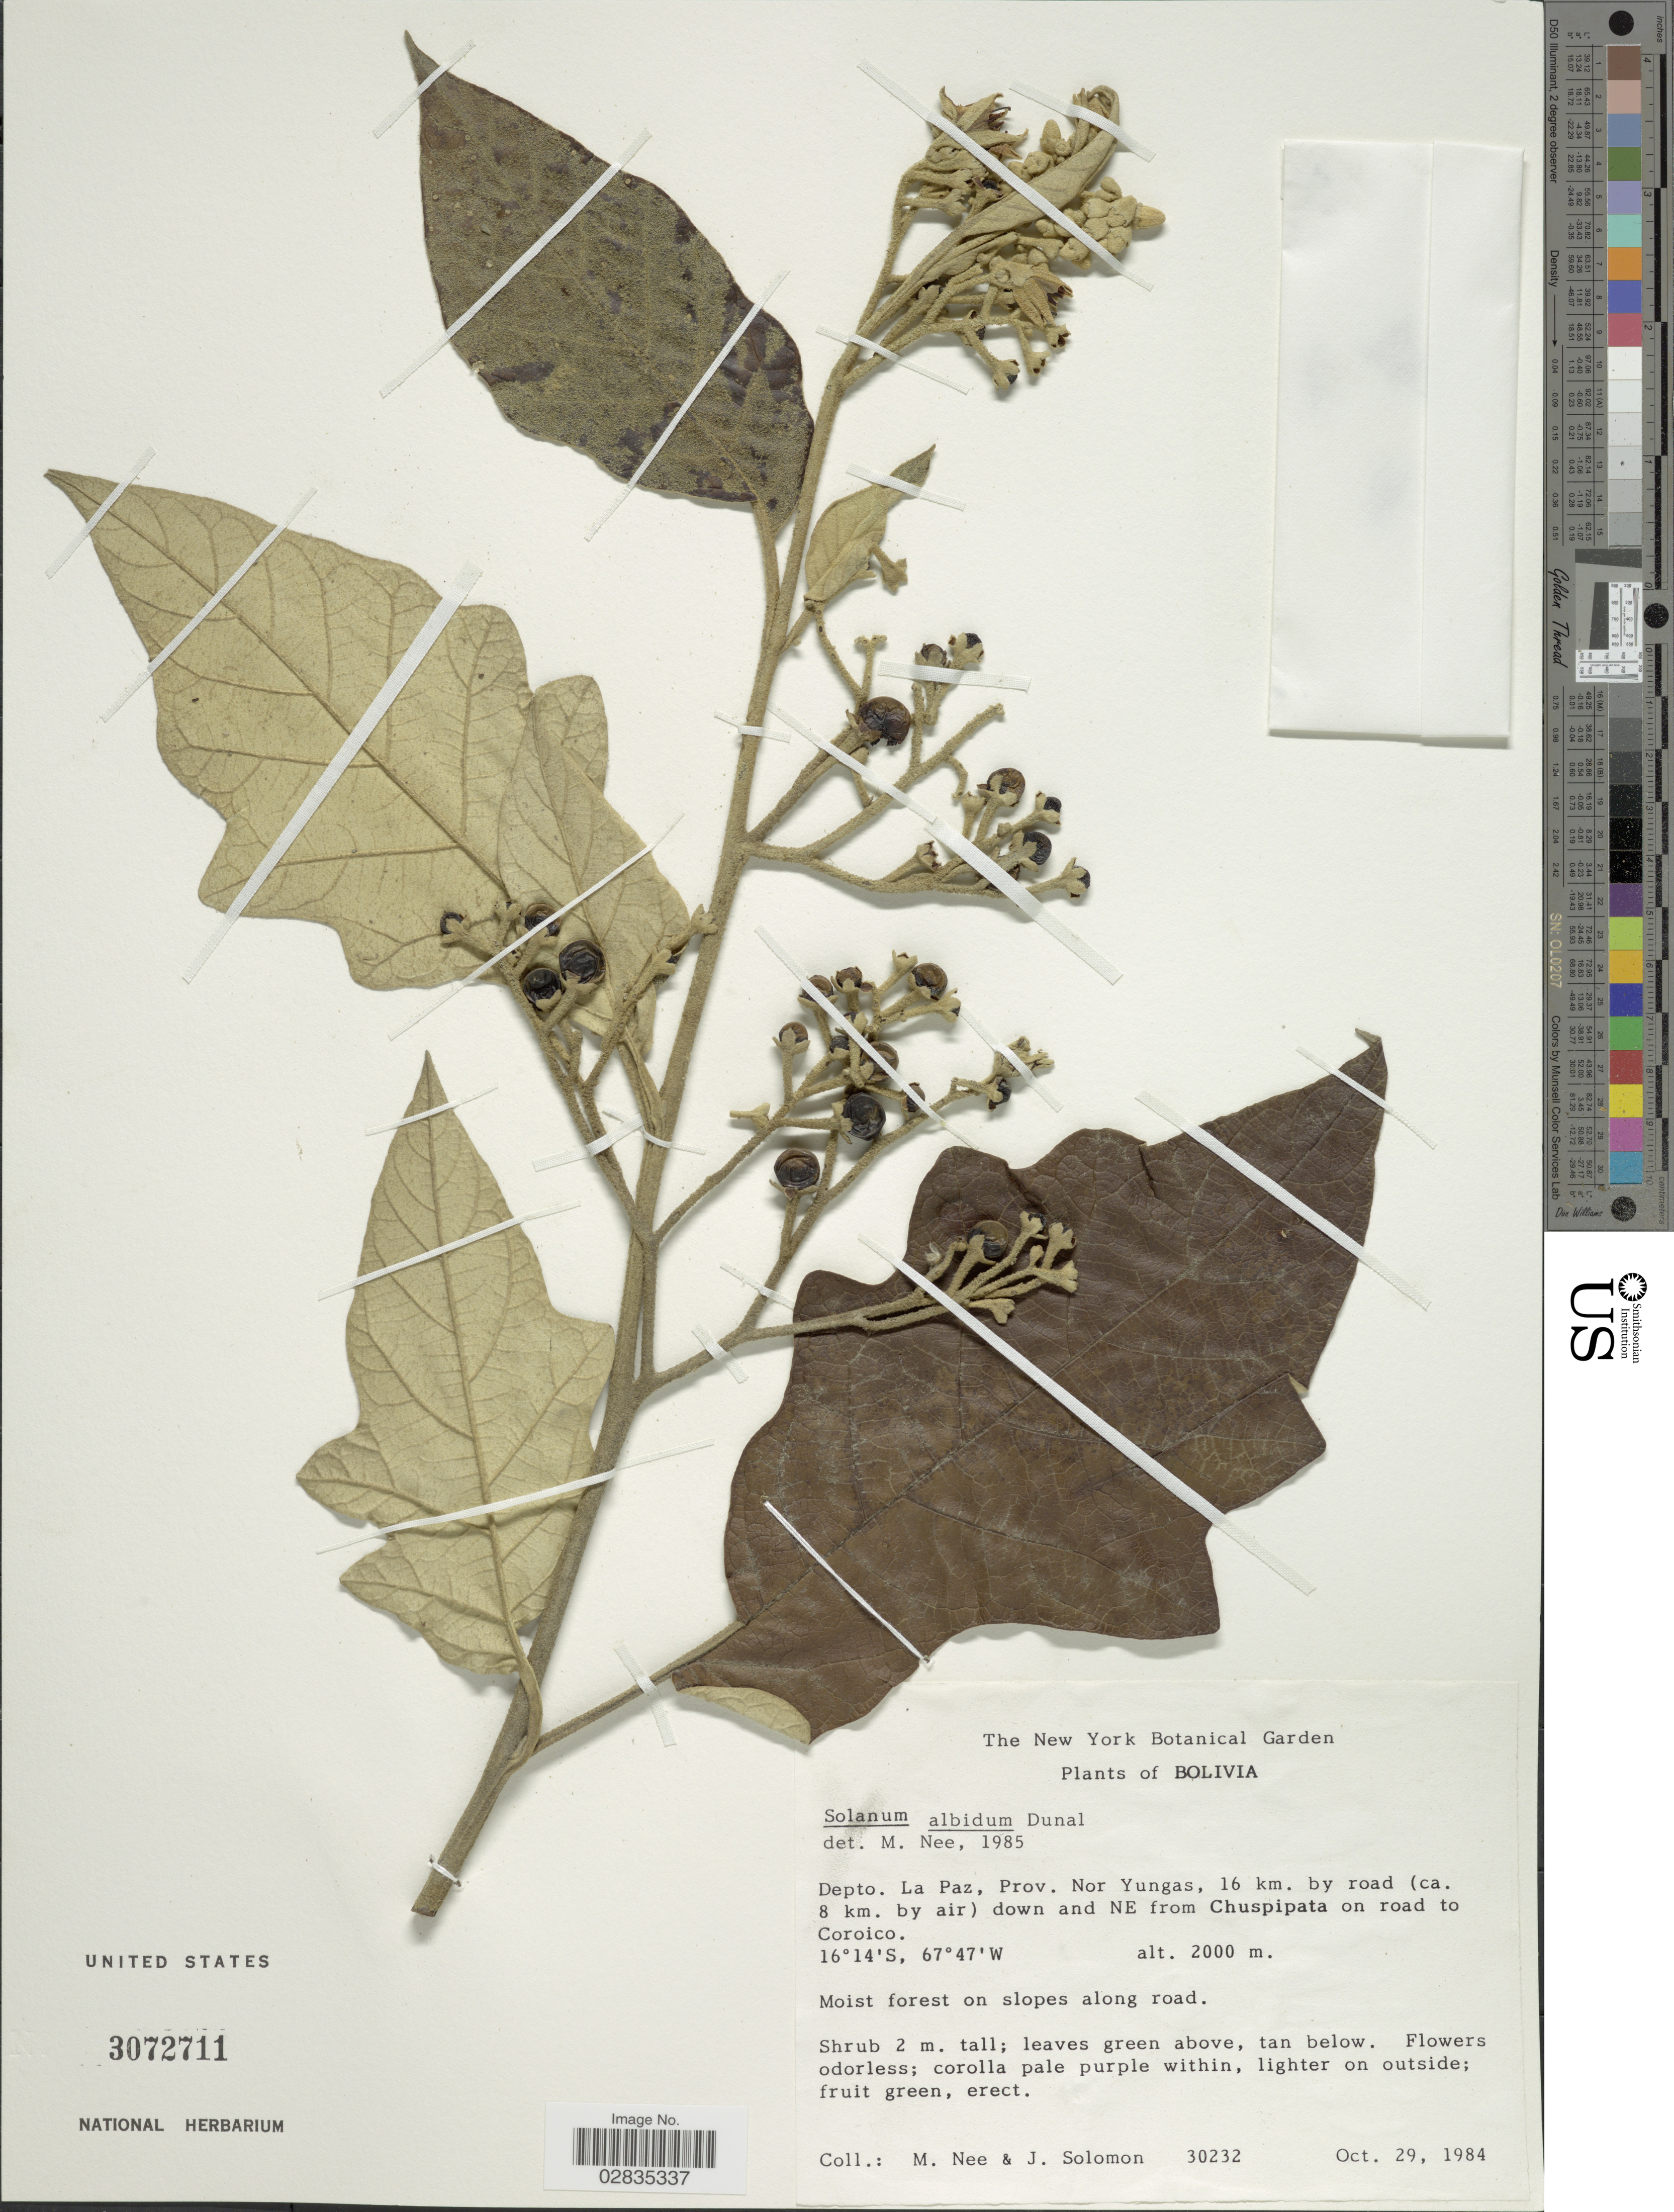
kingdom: Plantae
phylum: Tracheophyta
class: Magnoliopsida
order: Solanales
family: Solanaceae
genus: Solanum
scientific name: Solanum albidum var. albidum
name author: Dunal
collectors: M. Nee & J. Solomon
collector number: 30232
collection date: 1984-10-29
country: Bolivia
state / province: La Paz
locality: Depto. La Paz, Prov. Nor Yungas, 16 km. by road (ca. 8 km. by air) down and NE from Chuspipata on road to Coroico.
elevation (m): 2000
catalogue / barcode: US 3072711